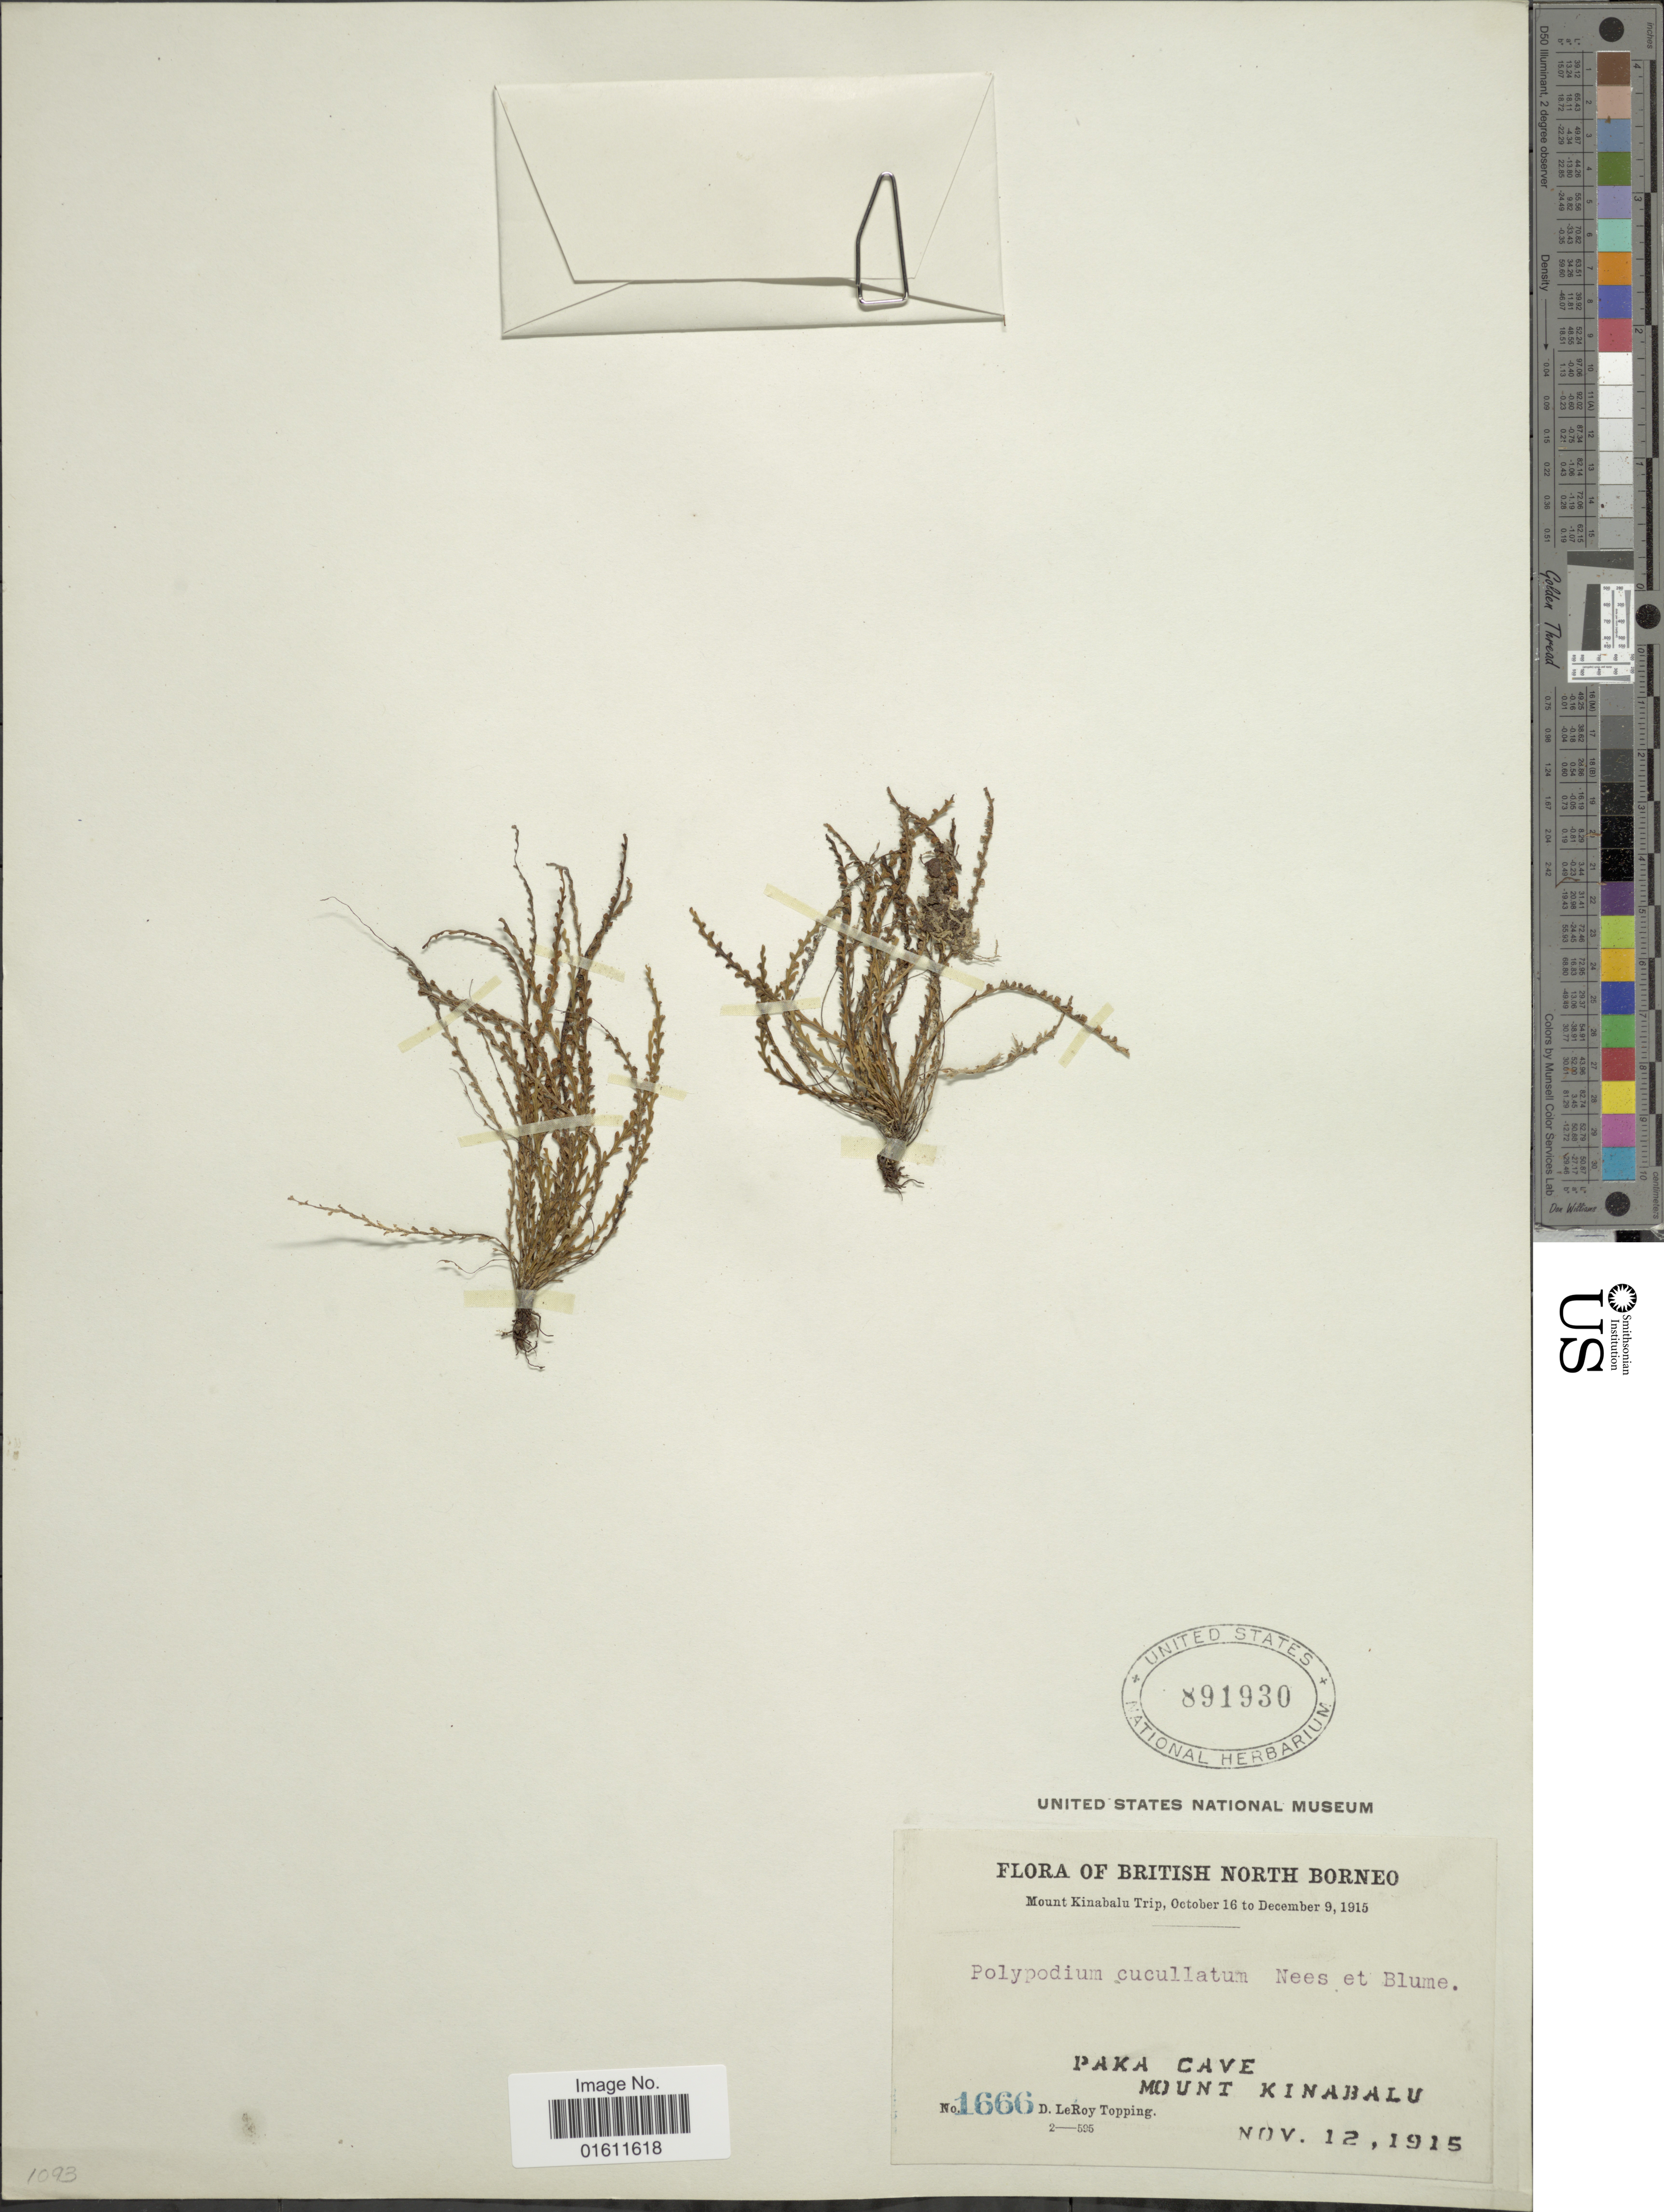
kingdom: Plantae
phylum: Tracheophyta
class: Polypodiopsida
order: Polypodiales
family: Polypodiaceae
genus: Prosaptia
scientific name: Prosaptia cucullatus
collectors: D. L. Topping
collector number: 1666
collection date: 1915-11-12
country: Malaysia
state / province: Sabah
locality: Mount Kinabalu, British North Borneo, Paka Cave.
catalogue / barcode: US 891930